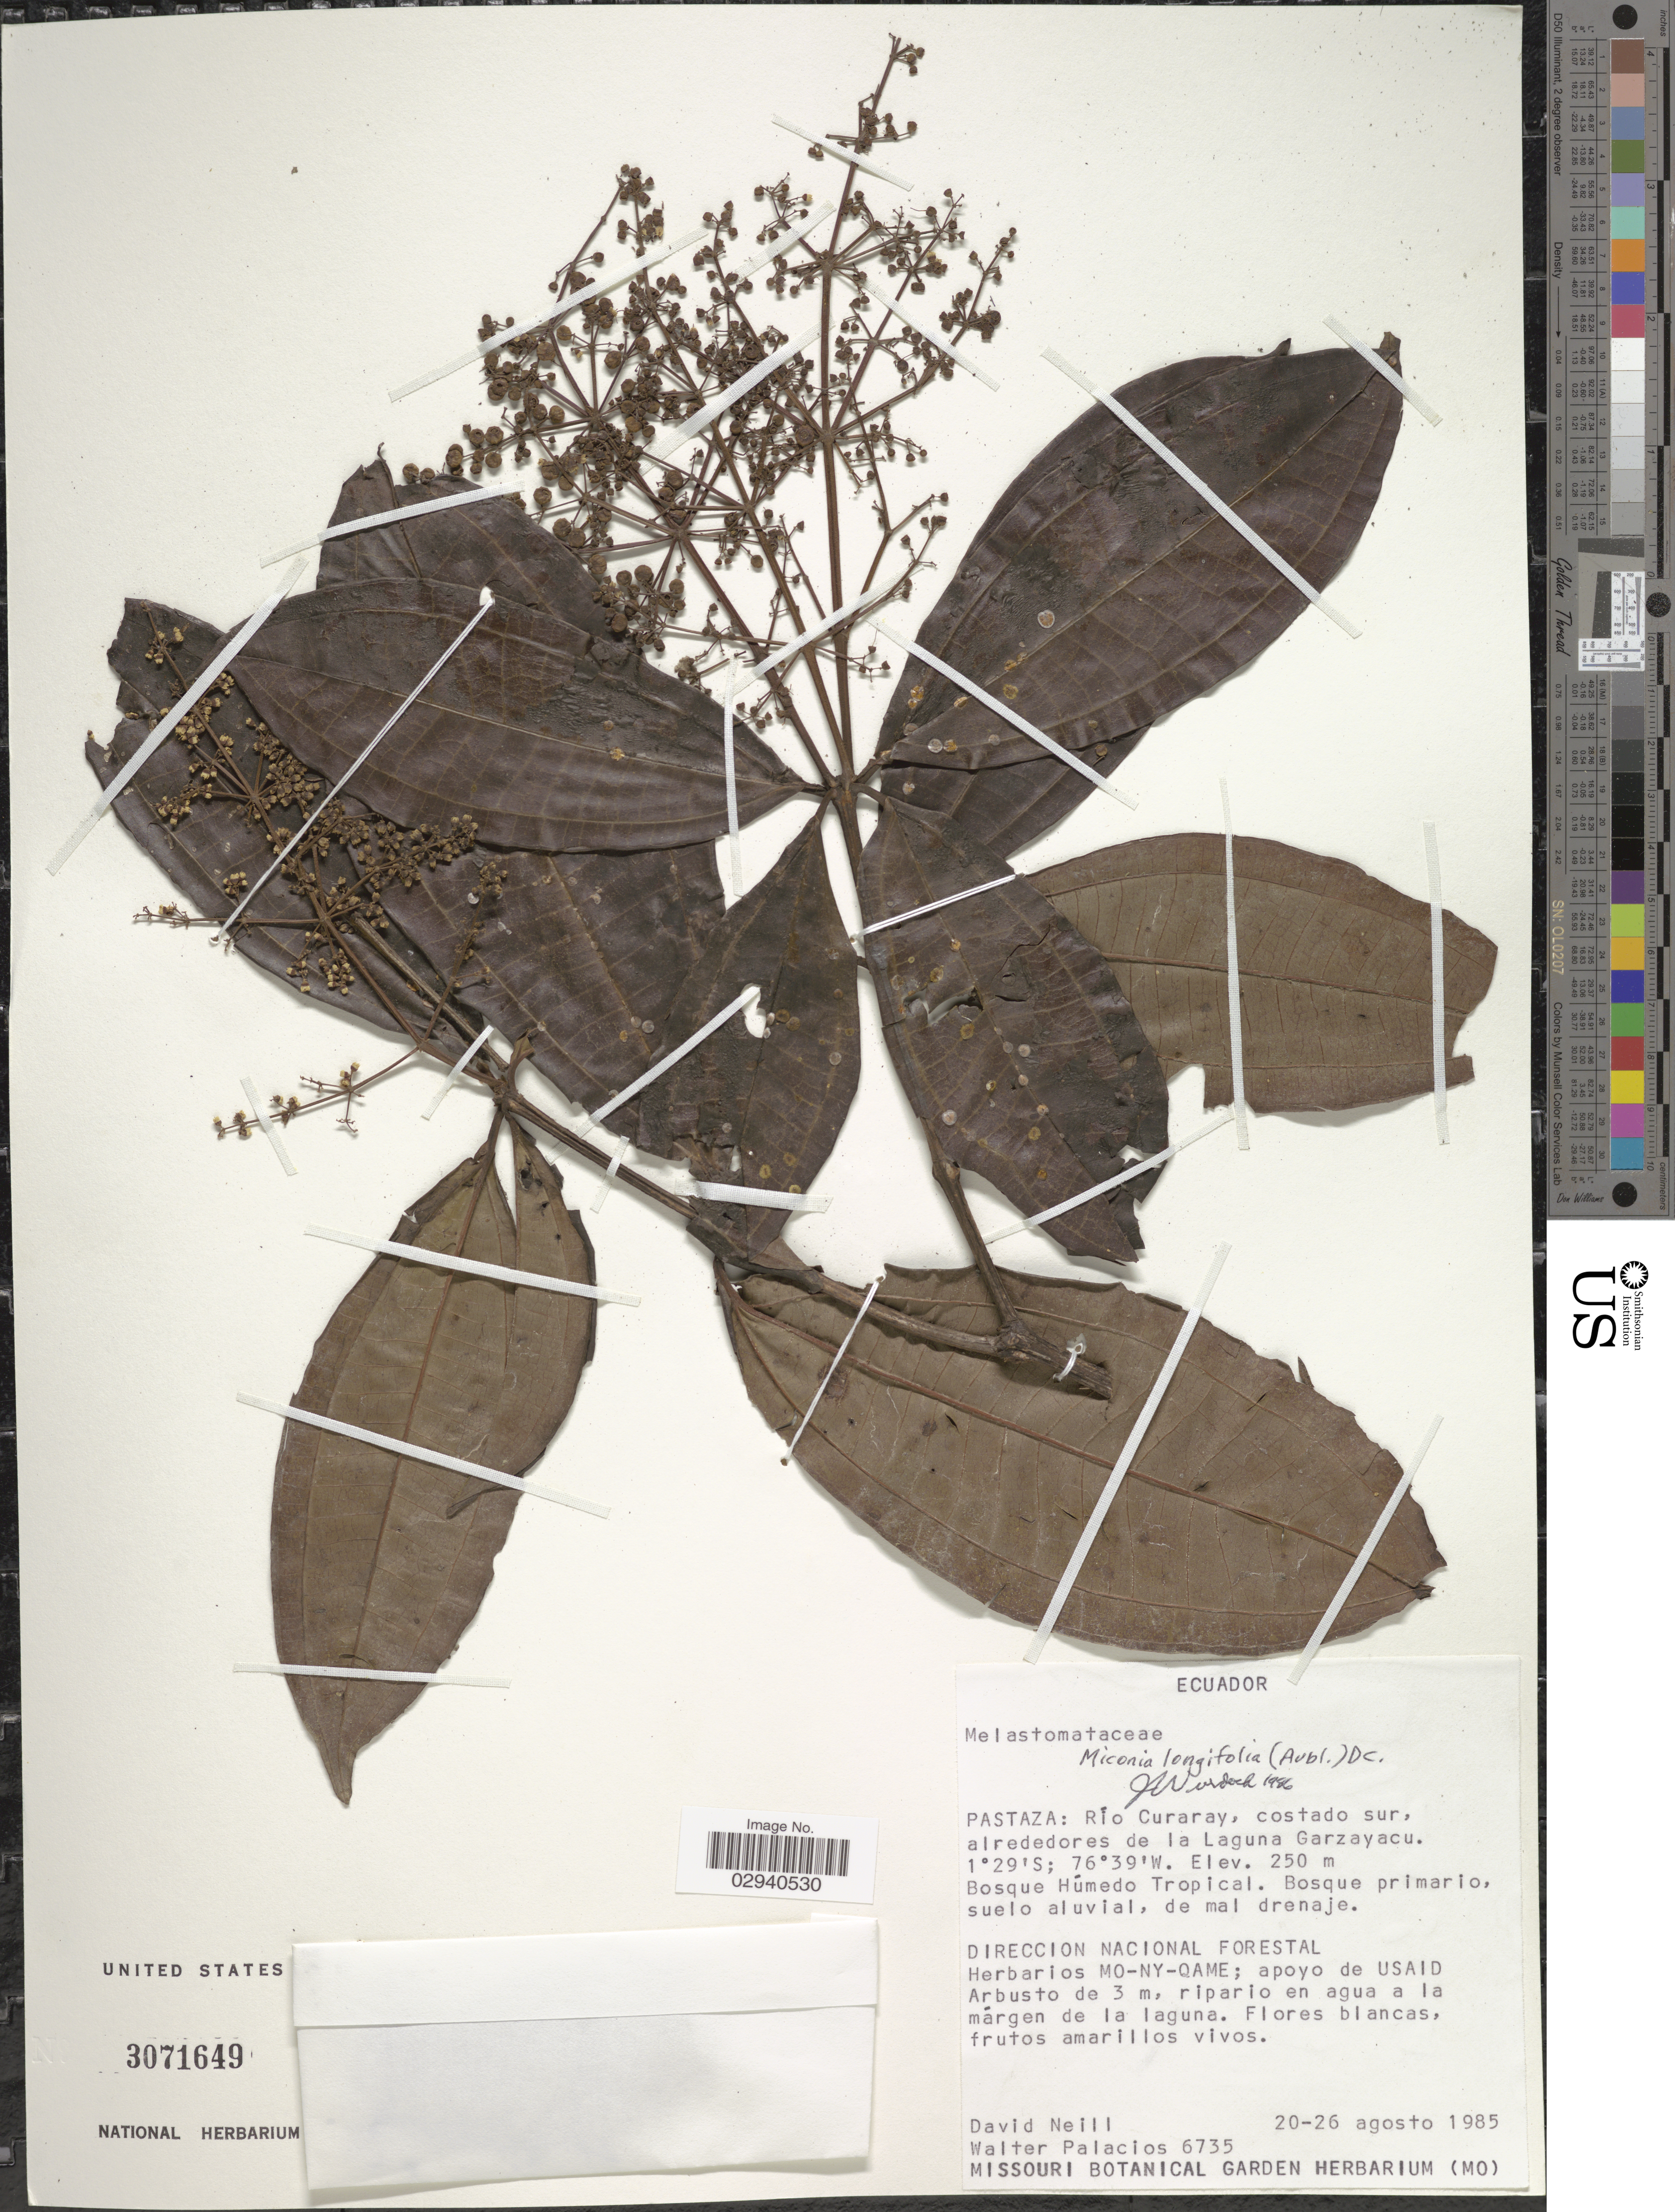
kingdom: Plantae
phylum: Tracheophyta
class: Magnoliopsida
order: Myrtales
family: Melastomataceae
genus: Miconia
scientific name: Miconia longifolia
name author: (Aubl.) DC.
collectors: D. Neill & W. Palacios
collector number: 6735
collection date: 1985-08-20/1985-08-26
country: Ecuador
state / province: Pastaza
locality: Río Curaray, costado sur, alrededores de la Laguna Garzayacu. Bosque Húmedo Tropical.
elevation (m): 250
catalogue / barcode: US 3071649